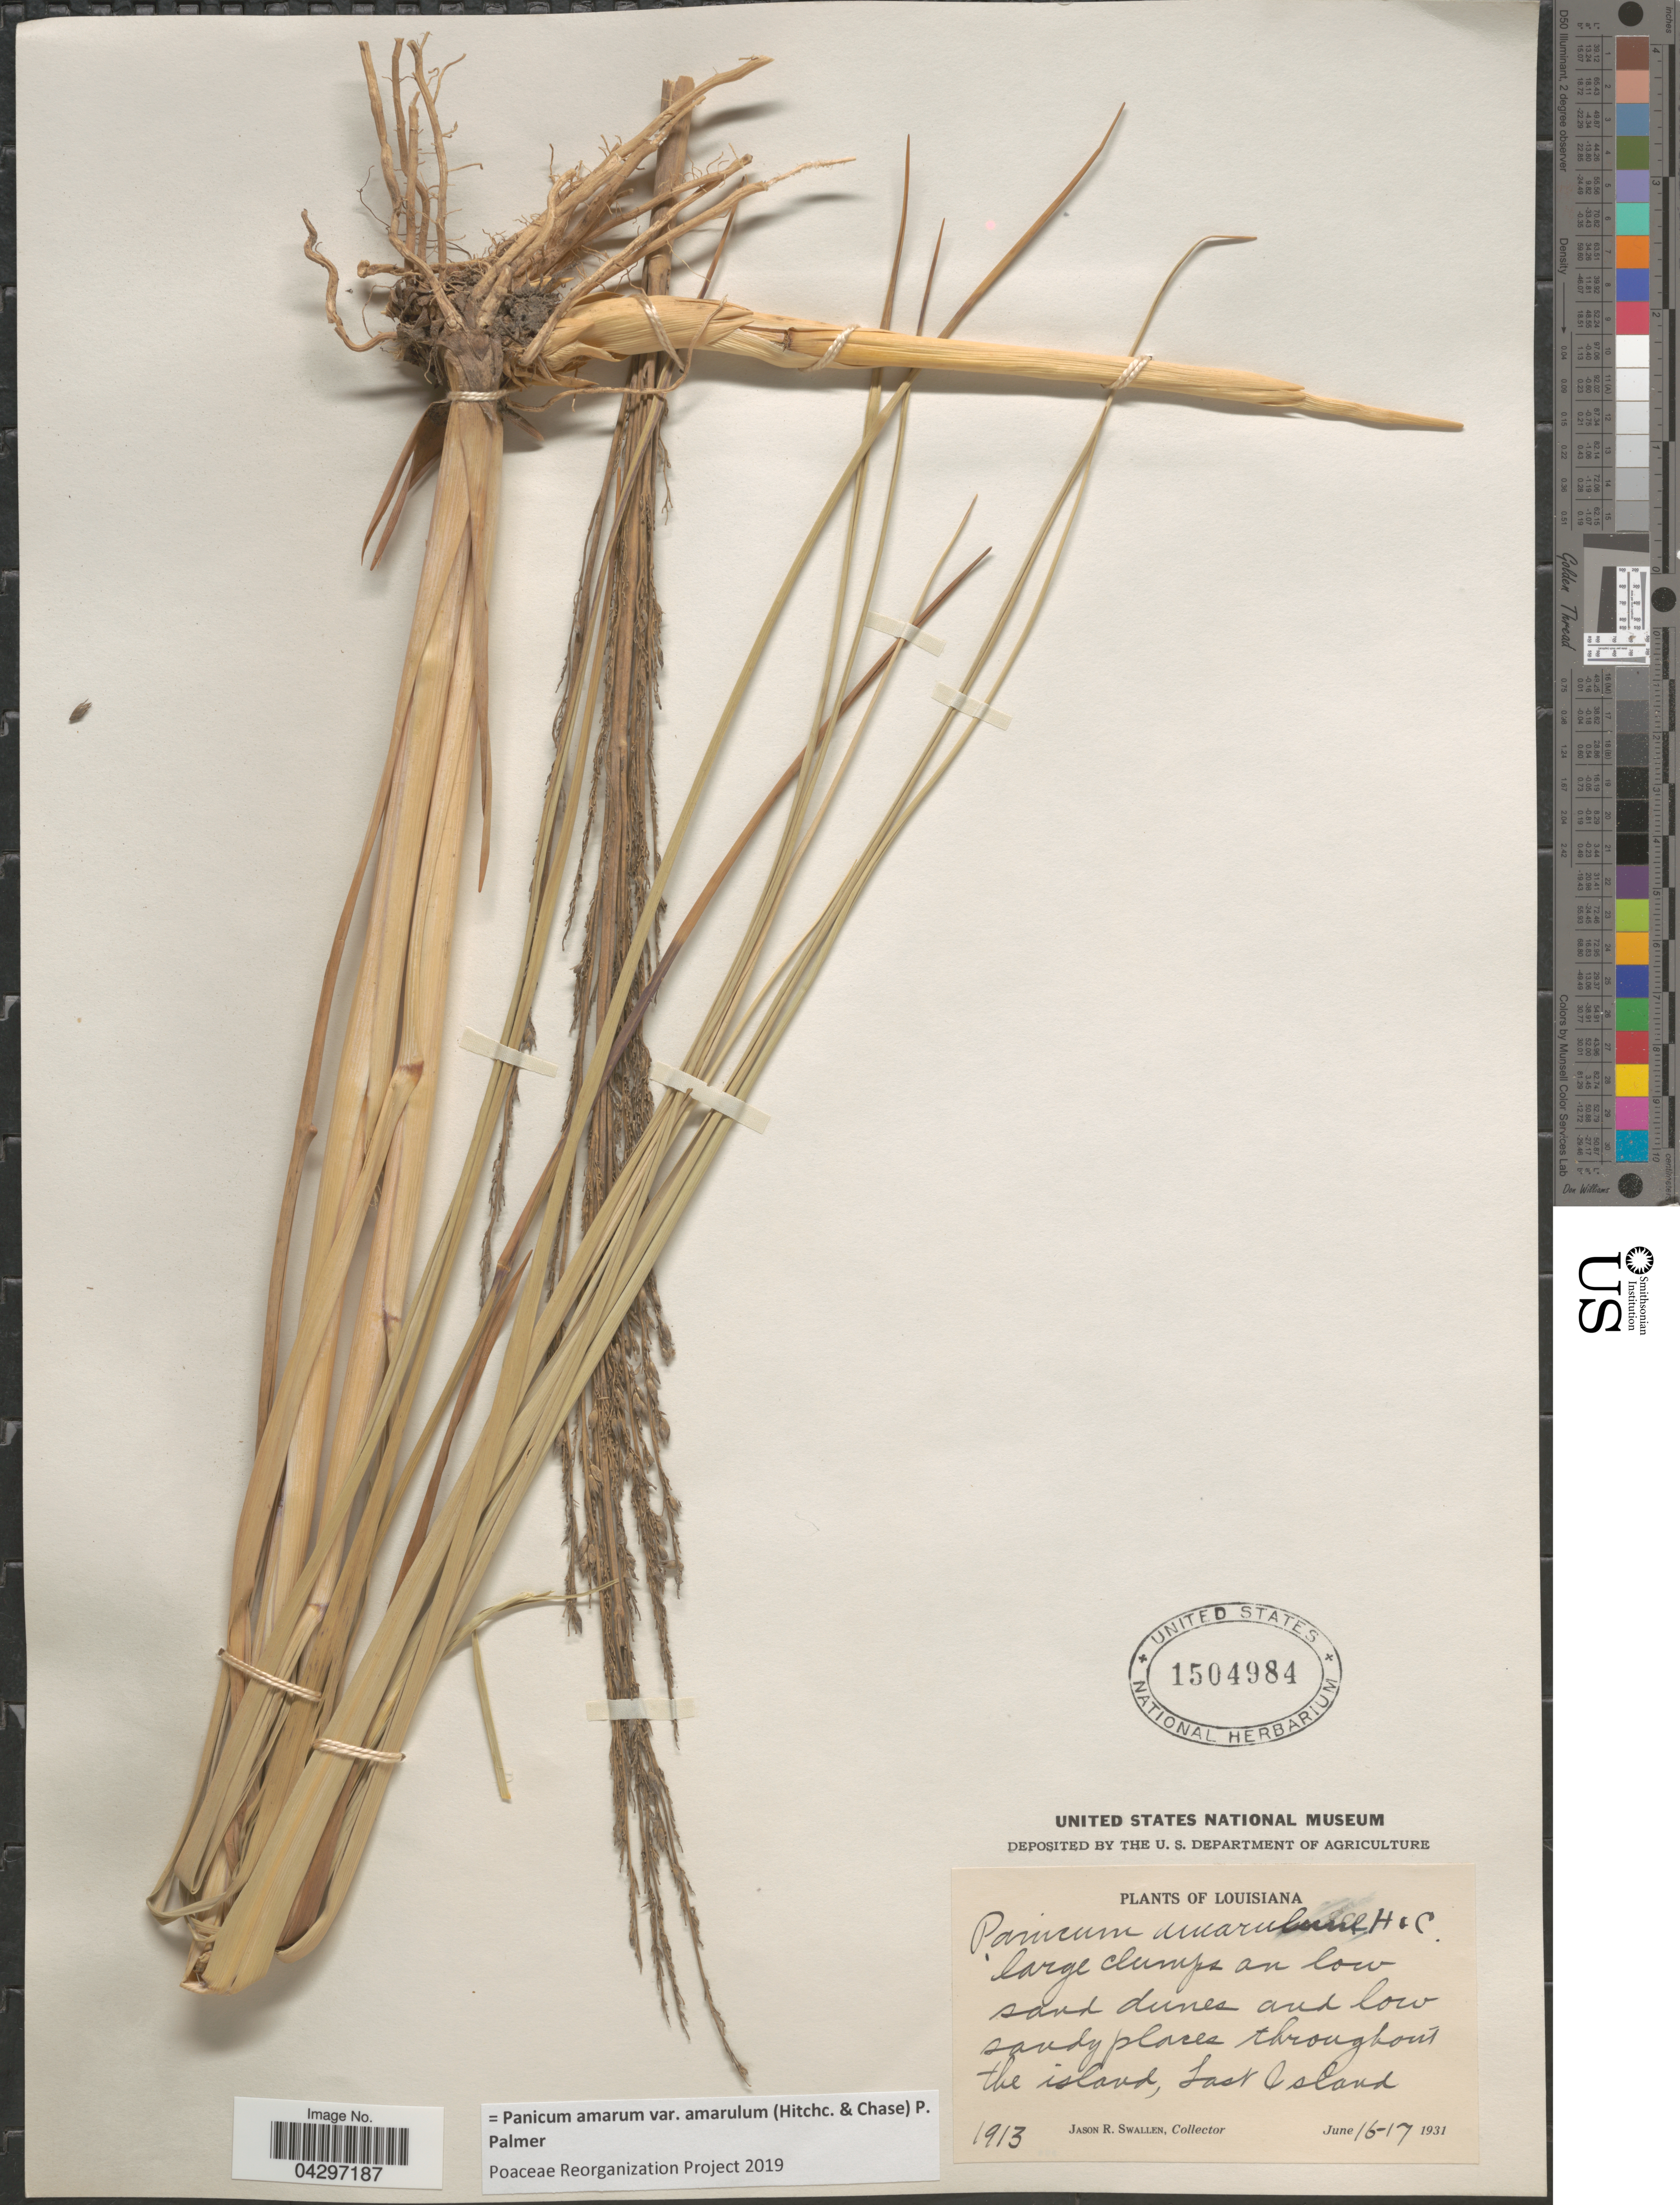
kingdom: Plantae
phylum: Tracheophyta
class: Liliopsida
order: Poales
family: Poaceae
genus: Panicum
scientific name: Panicum amarum var. amarulum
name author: (Hitchc. & Chase) Freckmann & Lelong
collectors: J. R. Swallen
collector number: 1913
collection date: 1931-06-16/1931-06-17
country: United States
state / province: Louisiana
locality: Large clumps on sand dunes and low sandy area throughout the island, Last Island.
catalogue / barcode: US 1504984